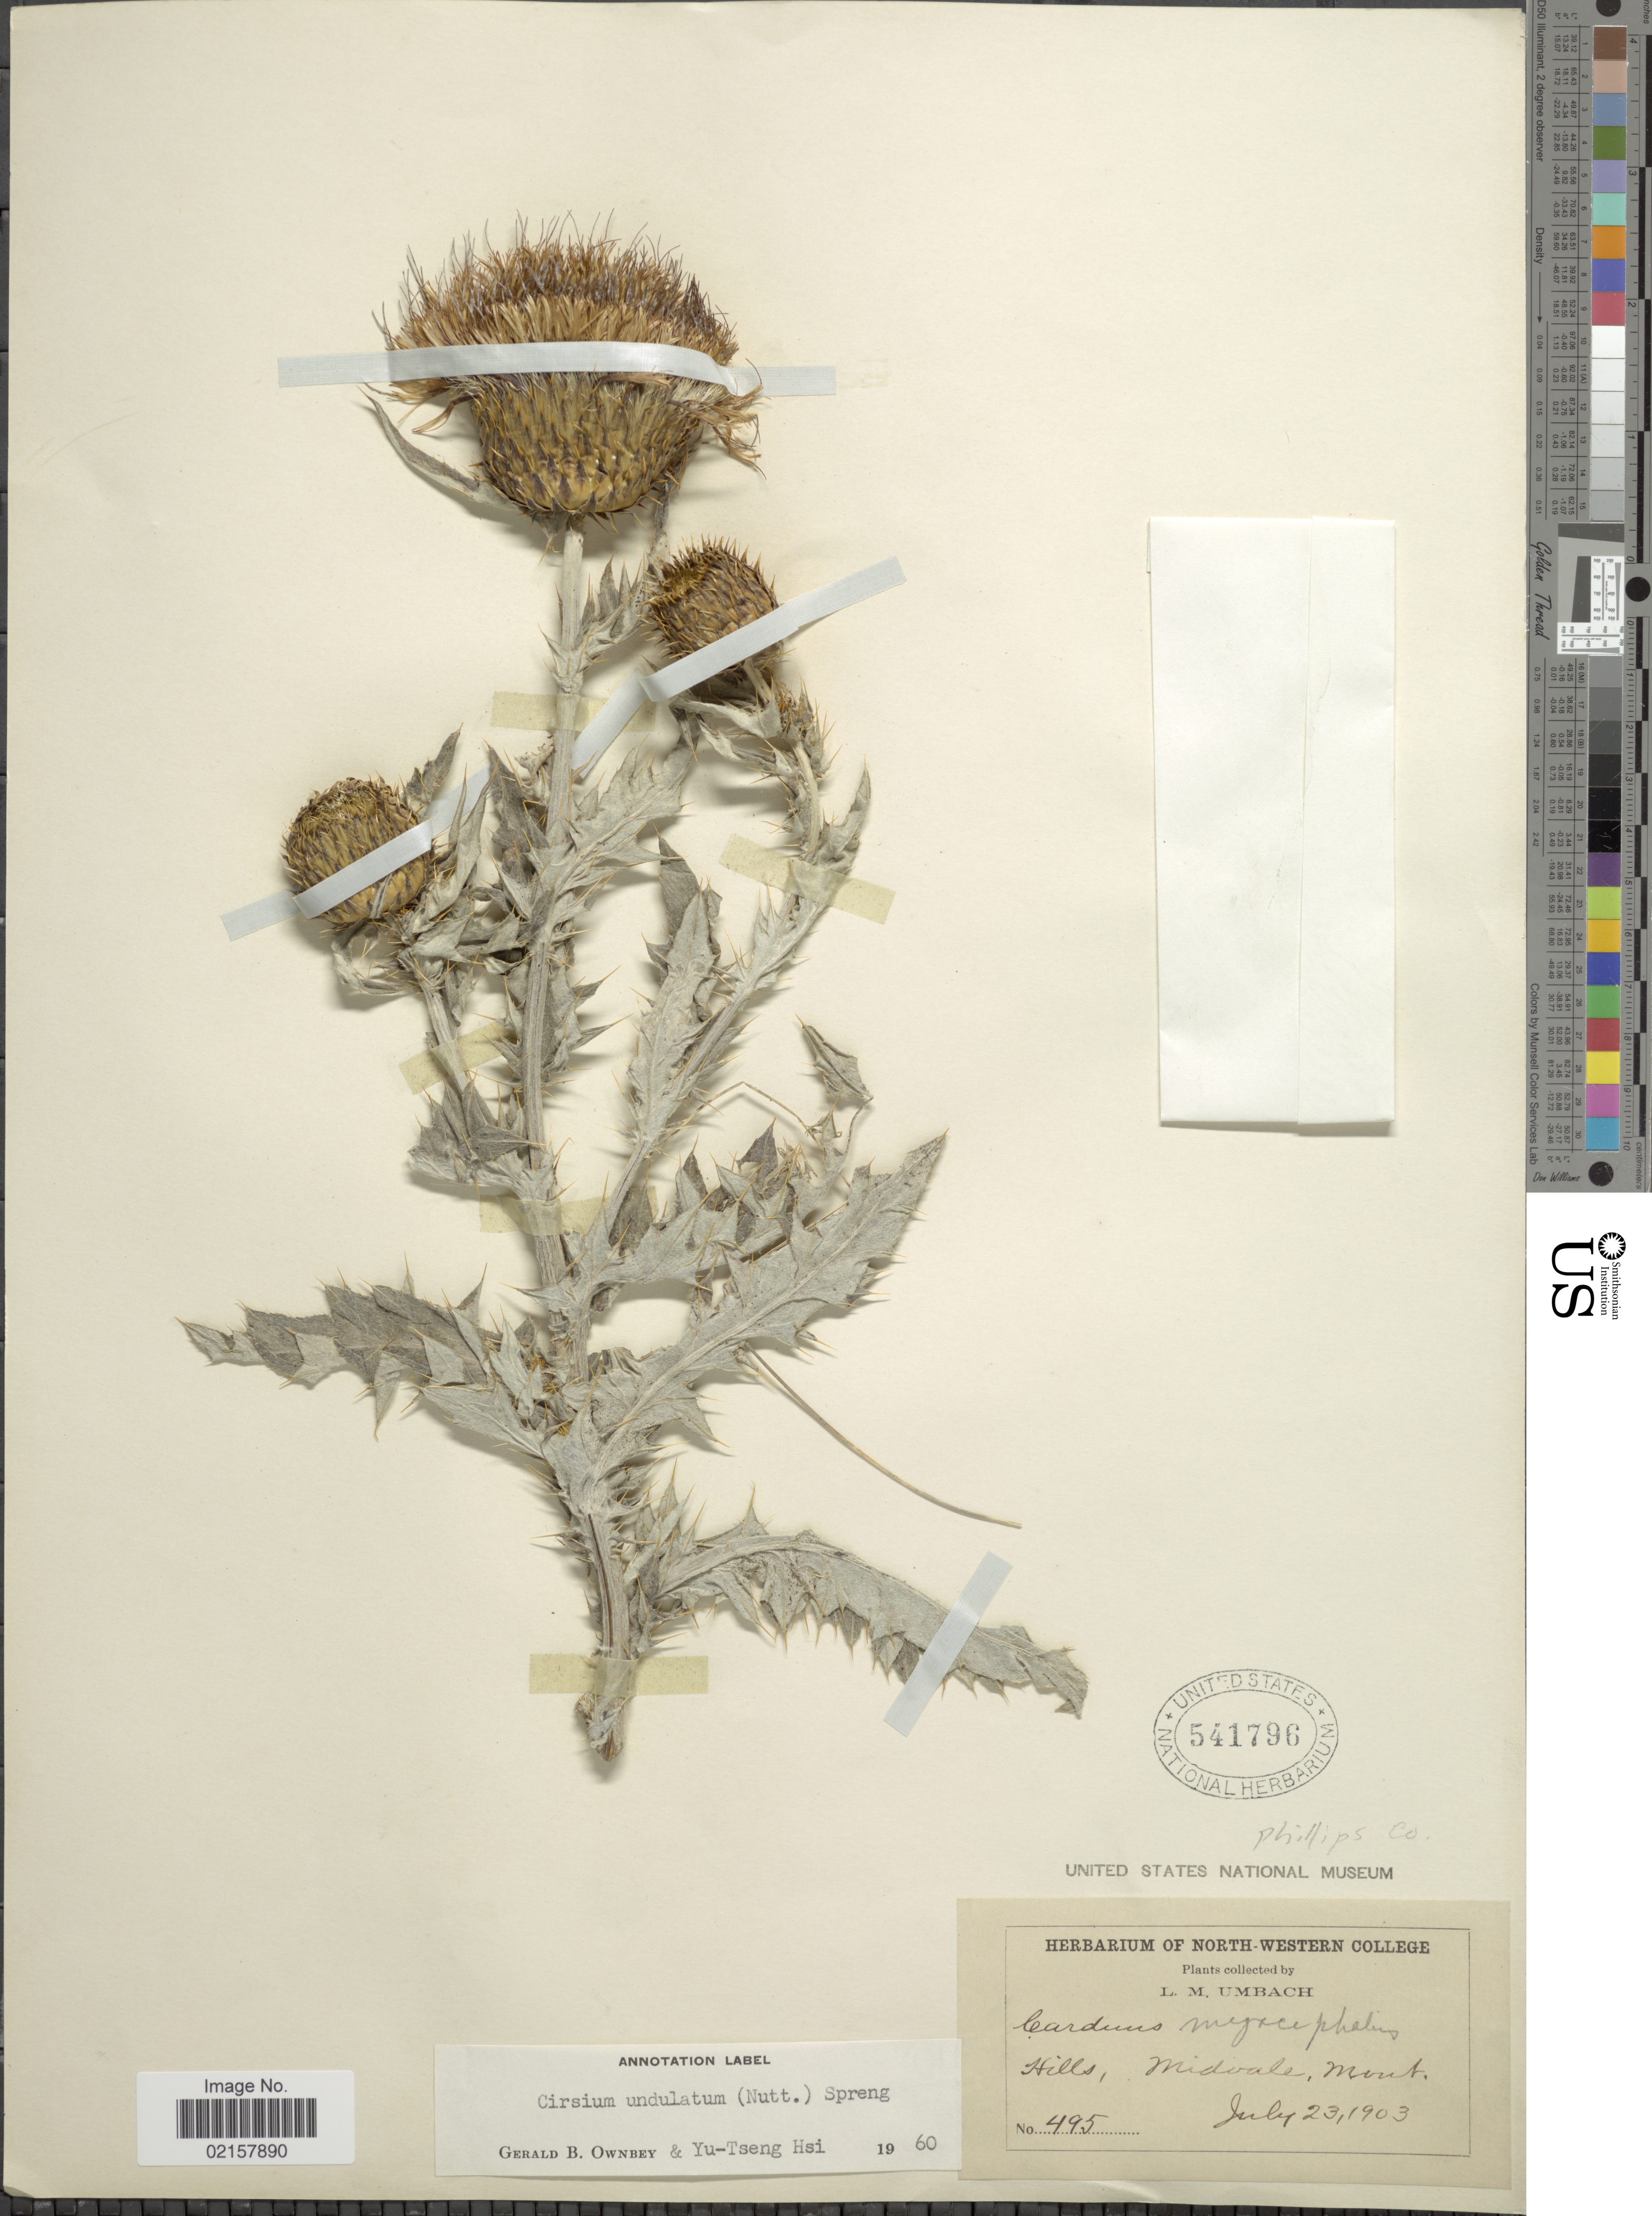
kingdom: Plantae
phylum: Tracheophyta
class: Magnoliopsida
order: Asterales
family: Asteraceae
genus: Cirsium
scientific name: Cirsium undulatum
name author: (Nutt.) Spreng.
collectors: L. M. Umbach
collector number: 495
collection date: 1903-07-23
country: United States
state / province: Montana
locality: Hills, Midvale.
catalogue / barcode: US 541796